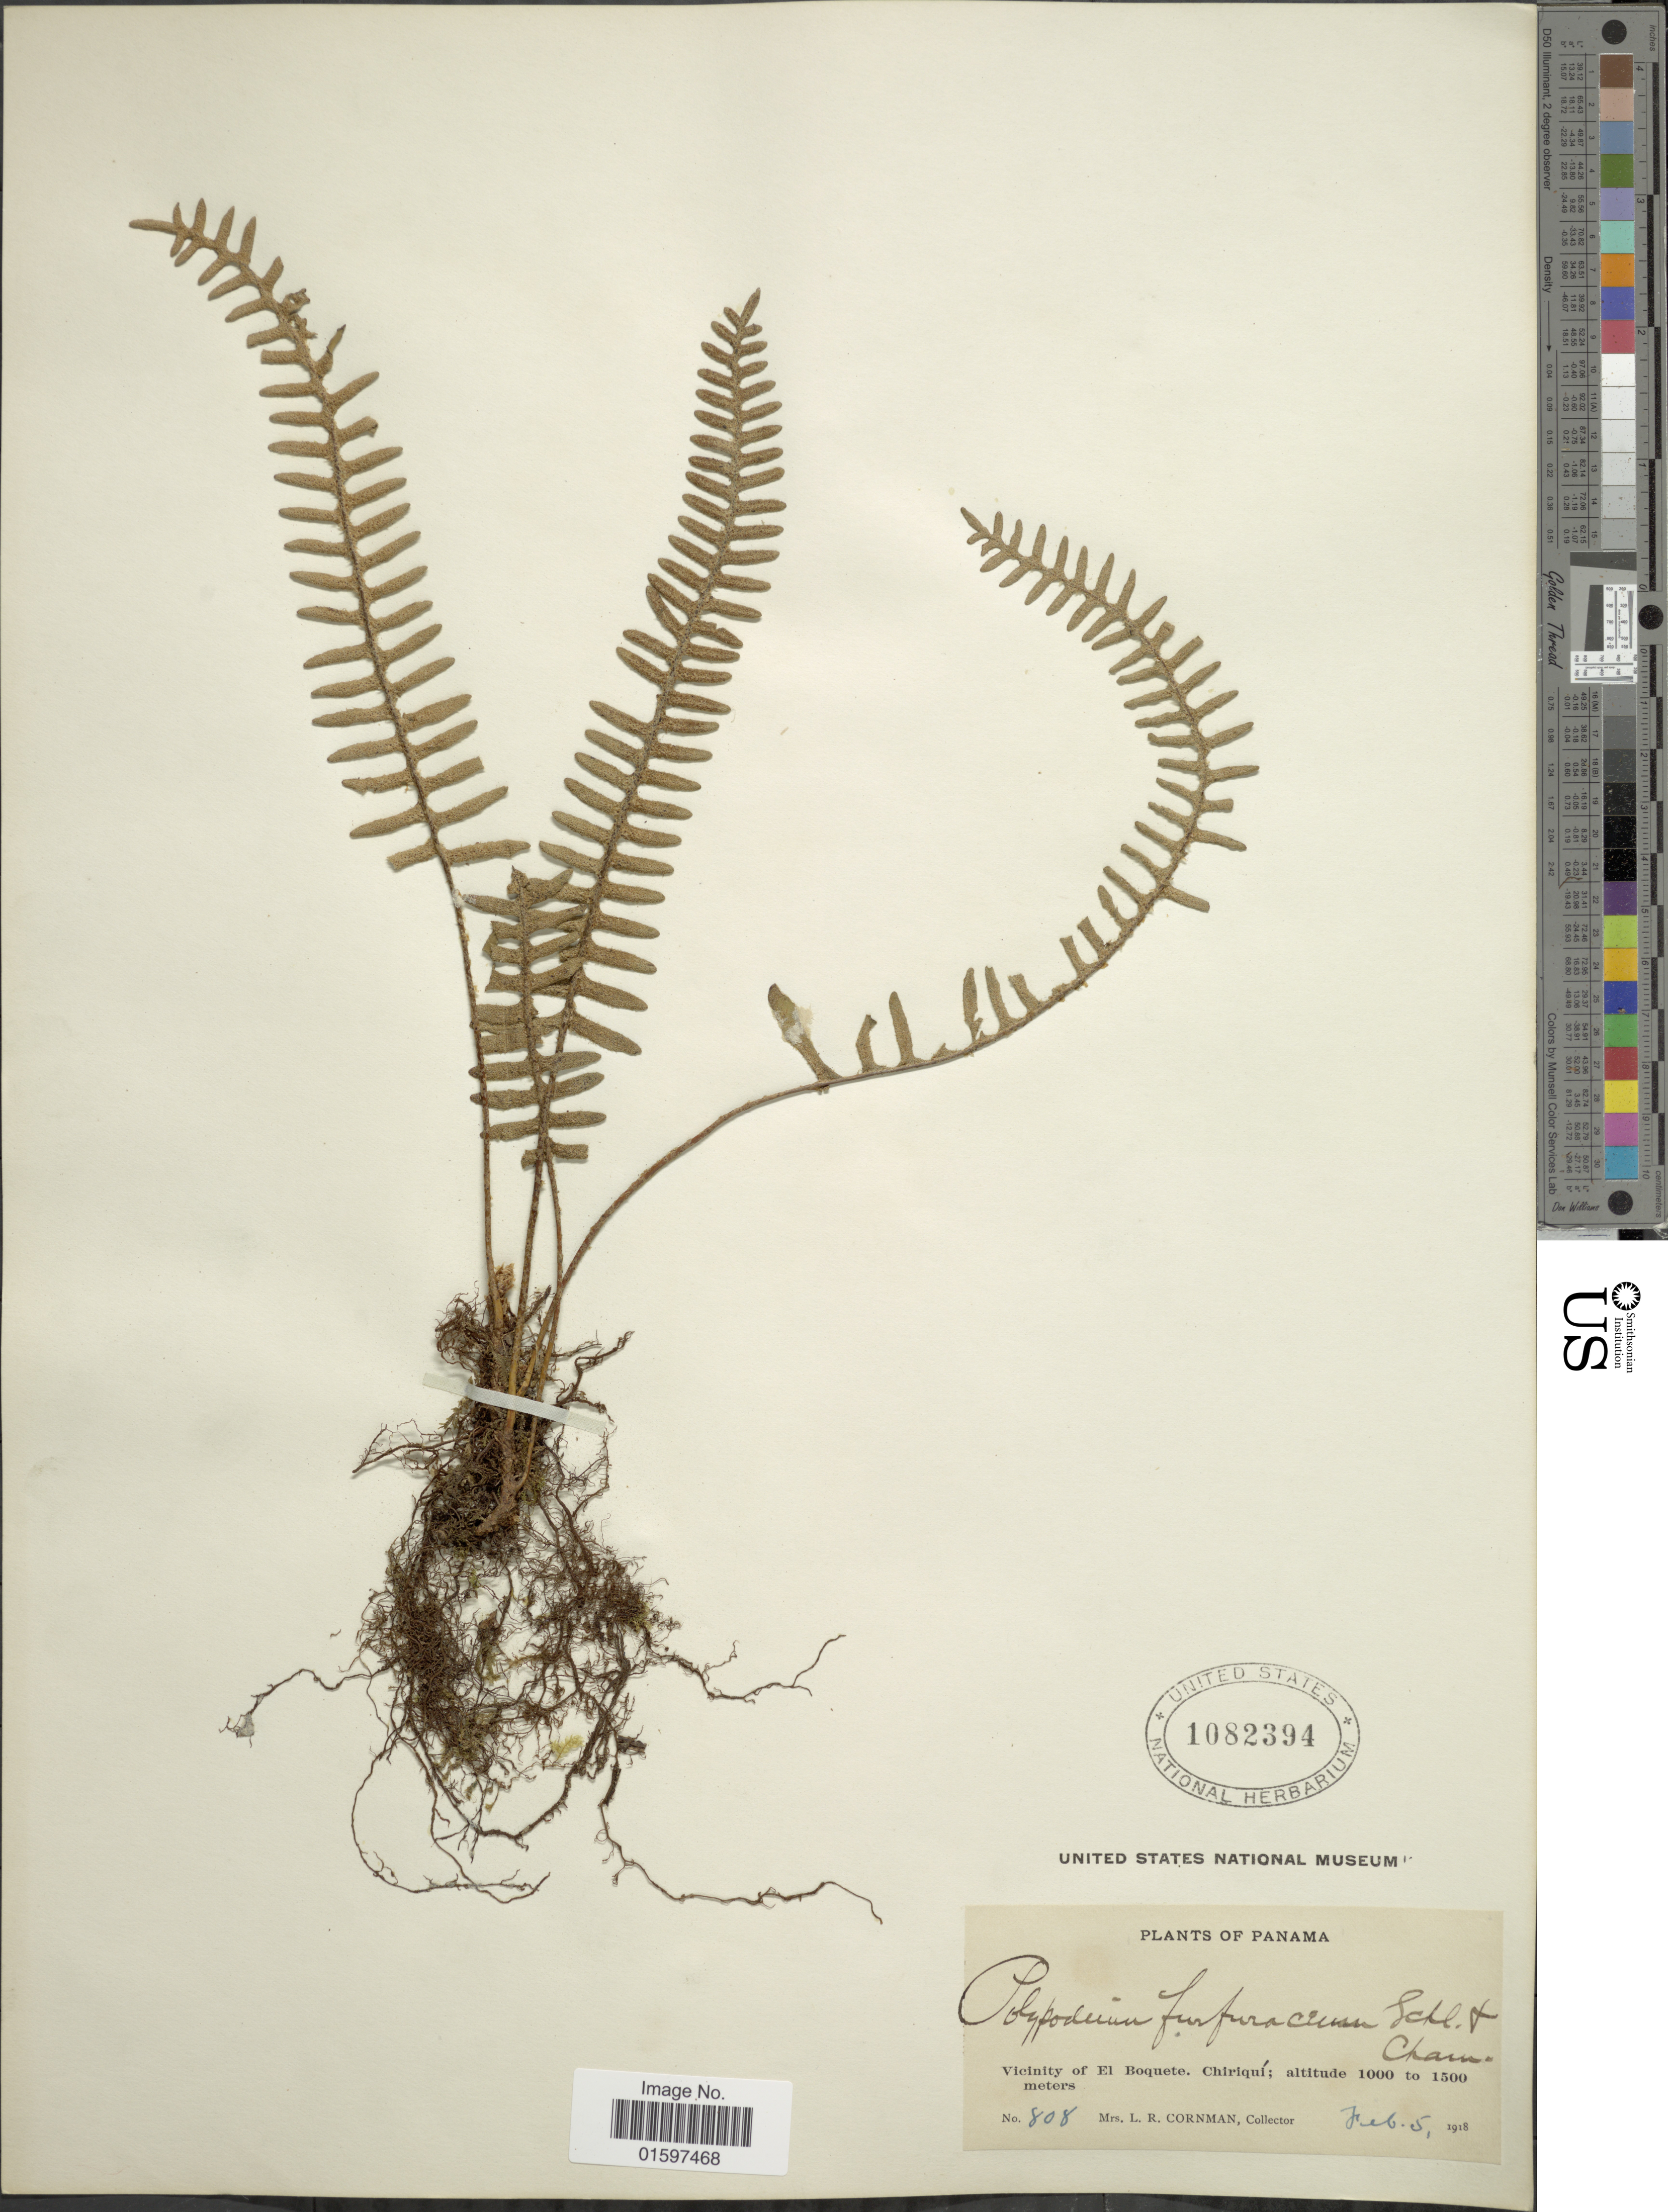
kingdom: Plantae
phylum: Tracheophyta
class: Polypodiopsida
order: Polypodiales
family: Polypodiaceae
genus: Pleopeltis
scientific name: Pleopeltis furfuracea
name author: (Schltdl. & Cham.) A.R. Sm. & Tejero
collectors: L. Cornman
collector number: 808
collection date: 1918-02-05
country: Panama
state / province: Chiriqui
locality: Vicinity of El Boquete, Chiriquí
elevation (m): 1000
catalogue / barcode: US 1082394